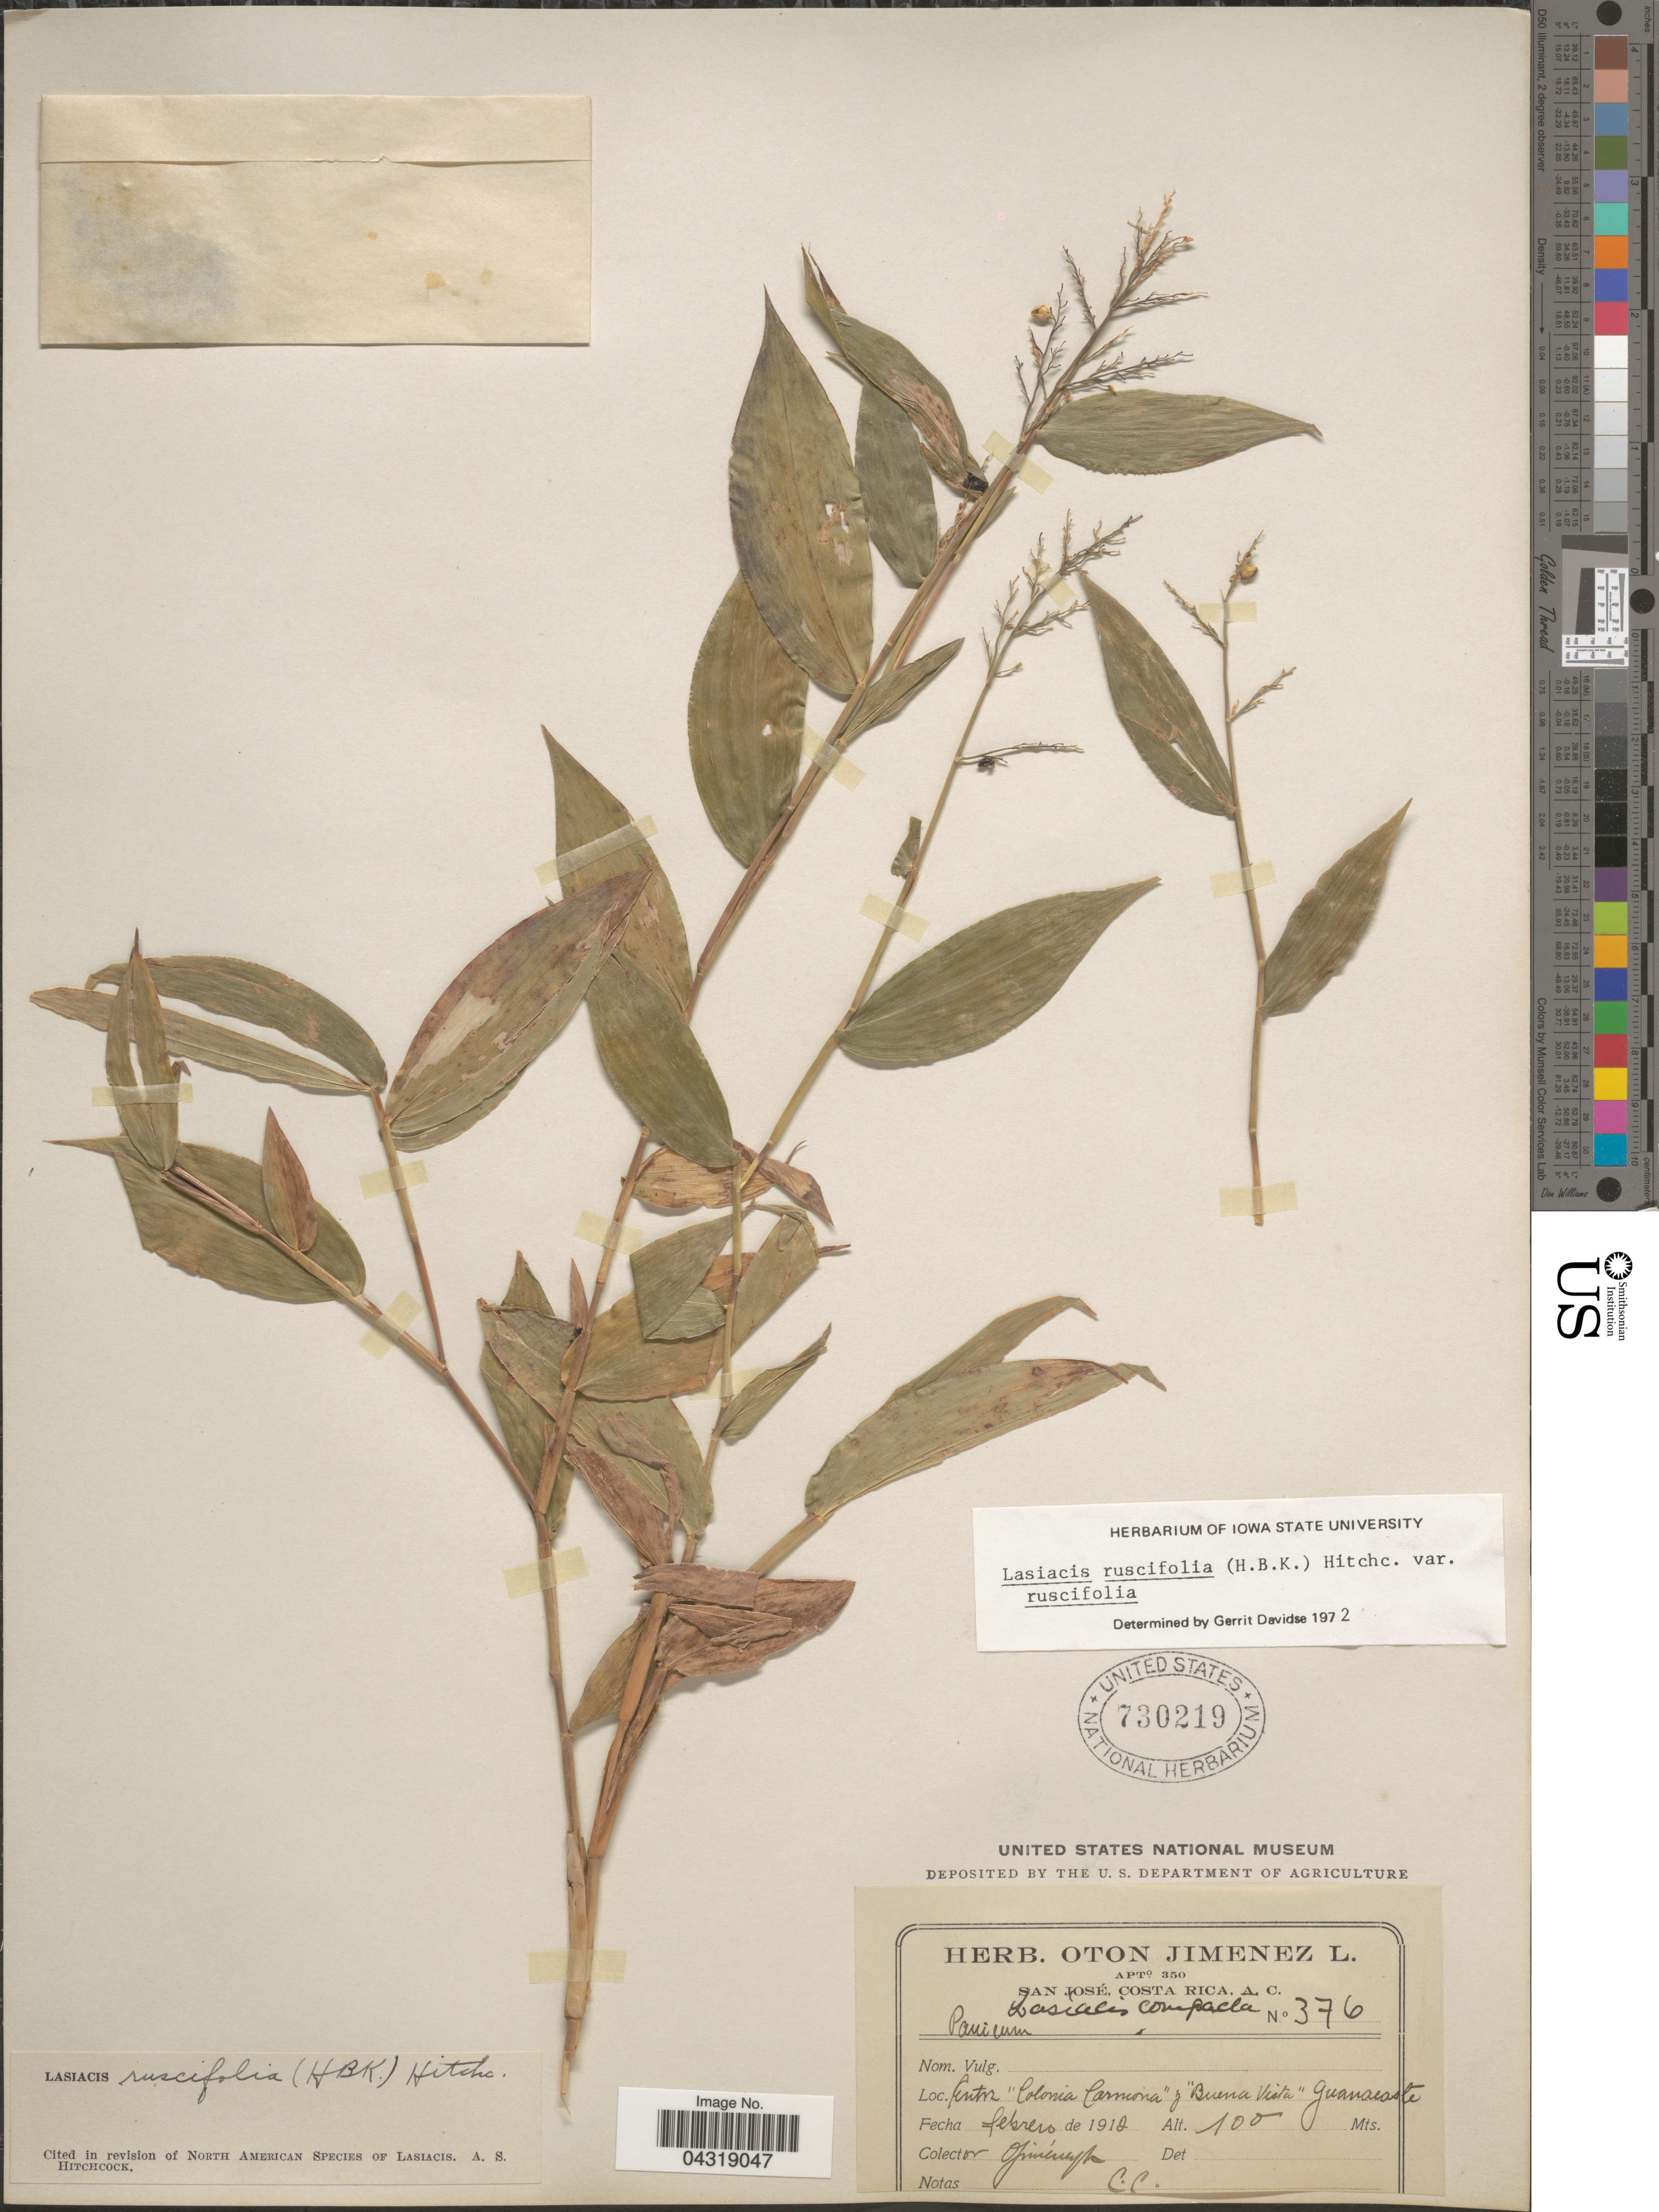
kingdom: Plantae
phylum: Tracheophyta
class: Liliopsida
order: Poales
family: Poaceae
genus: Lasiacis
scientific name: Lasiacis ruscifolia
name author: (Kunth) Hitchc.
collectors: O. Jiménez L.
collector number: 376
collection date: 1912-02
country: Costa Rica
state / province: Guanacaste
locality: Entre "Colonia Carmona" y "Buena Vista".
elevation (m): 100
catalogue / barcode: US 730219